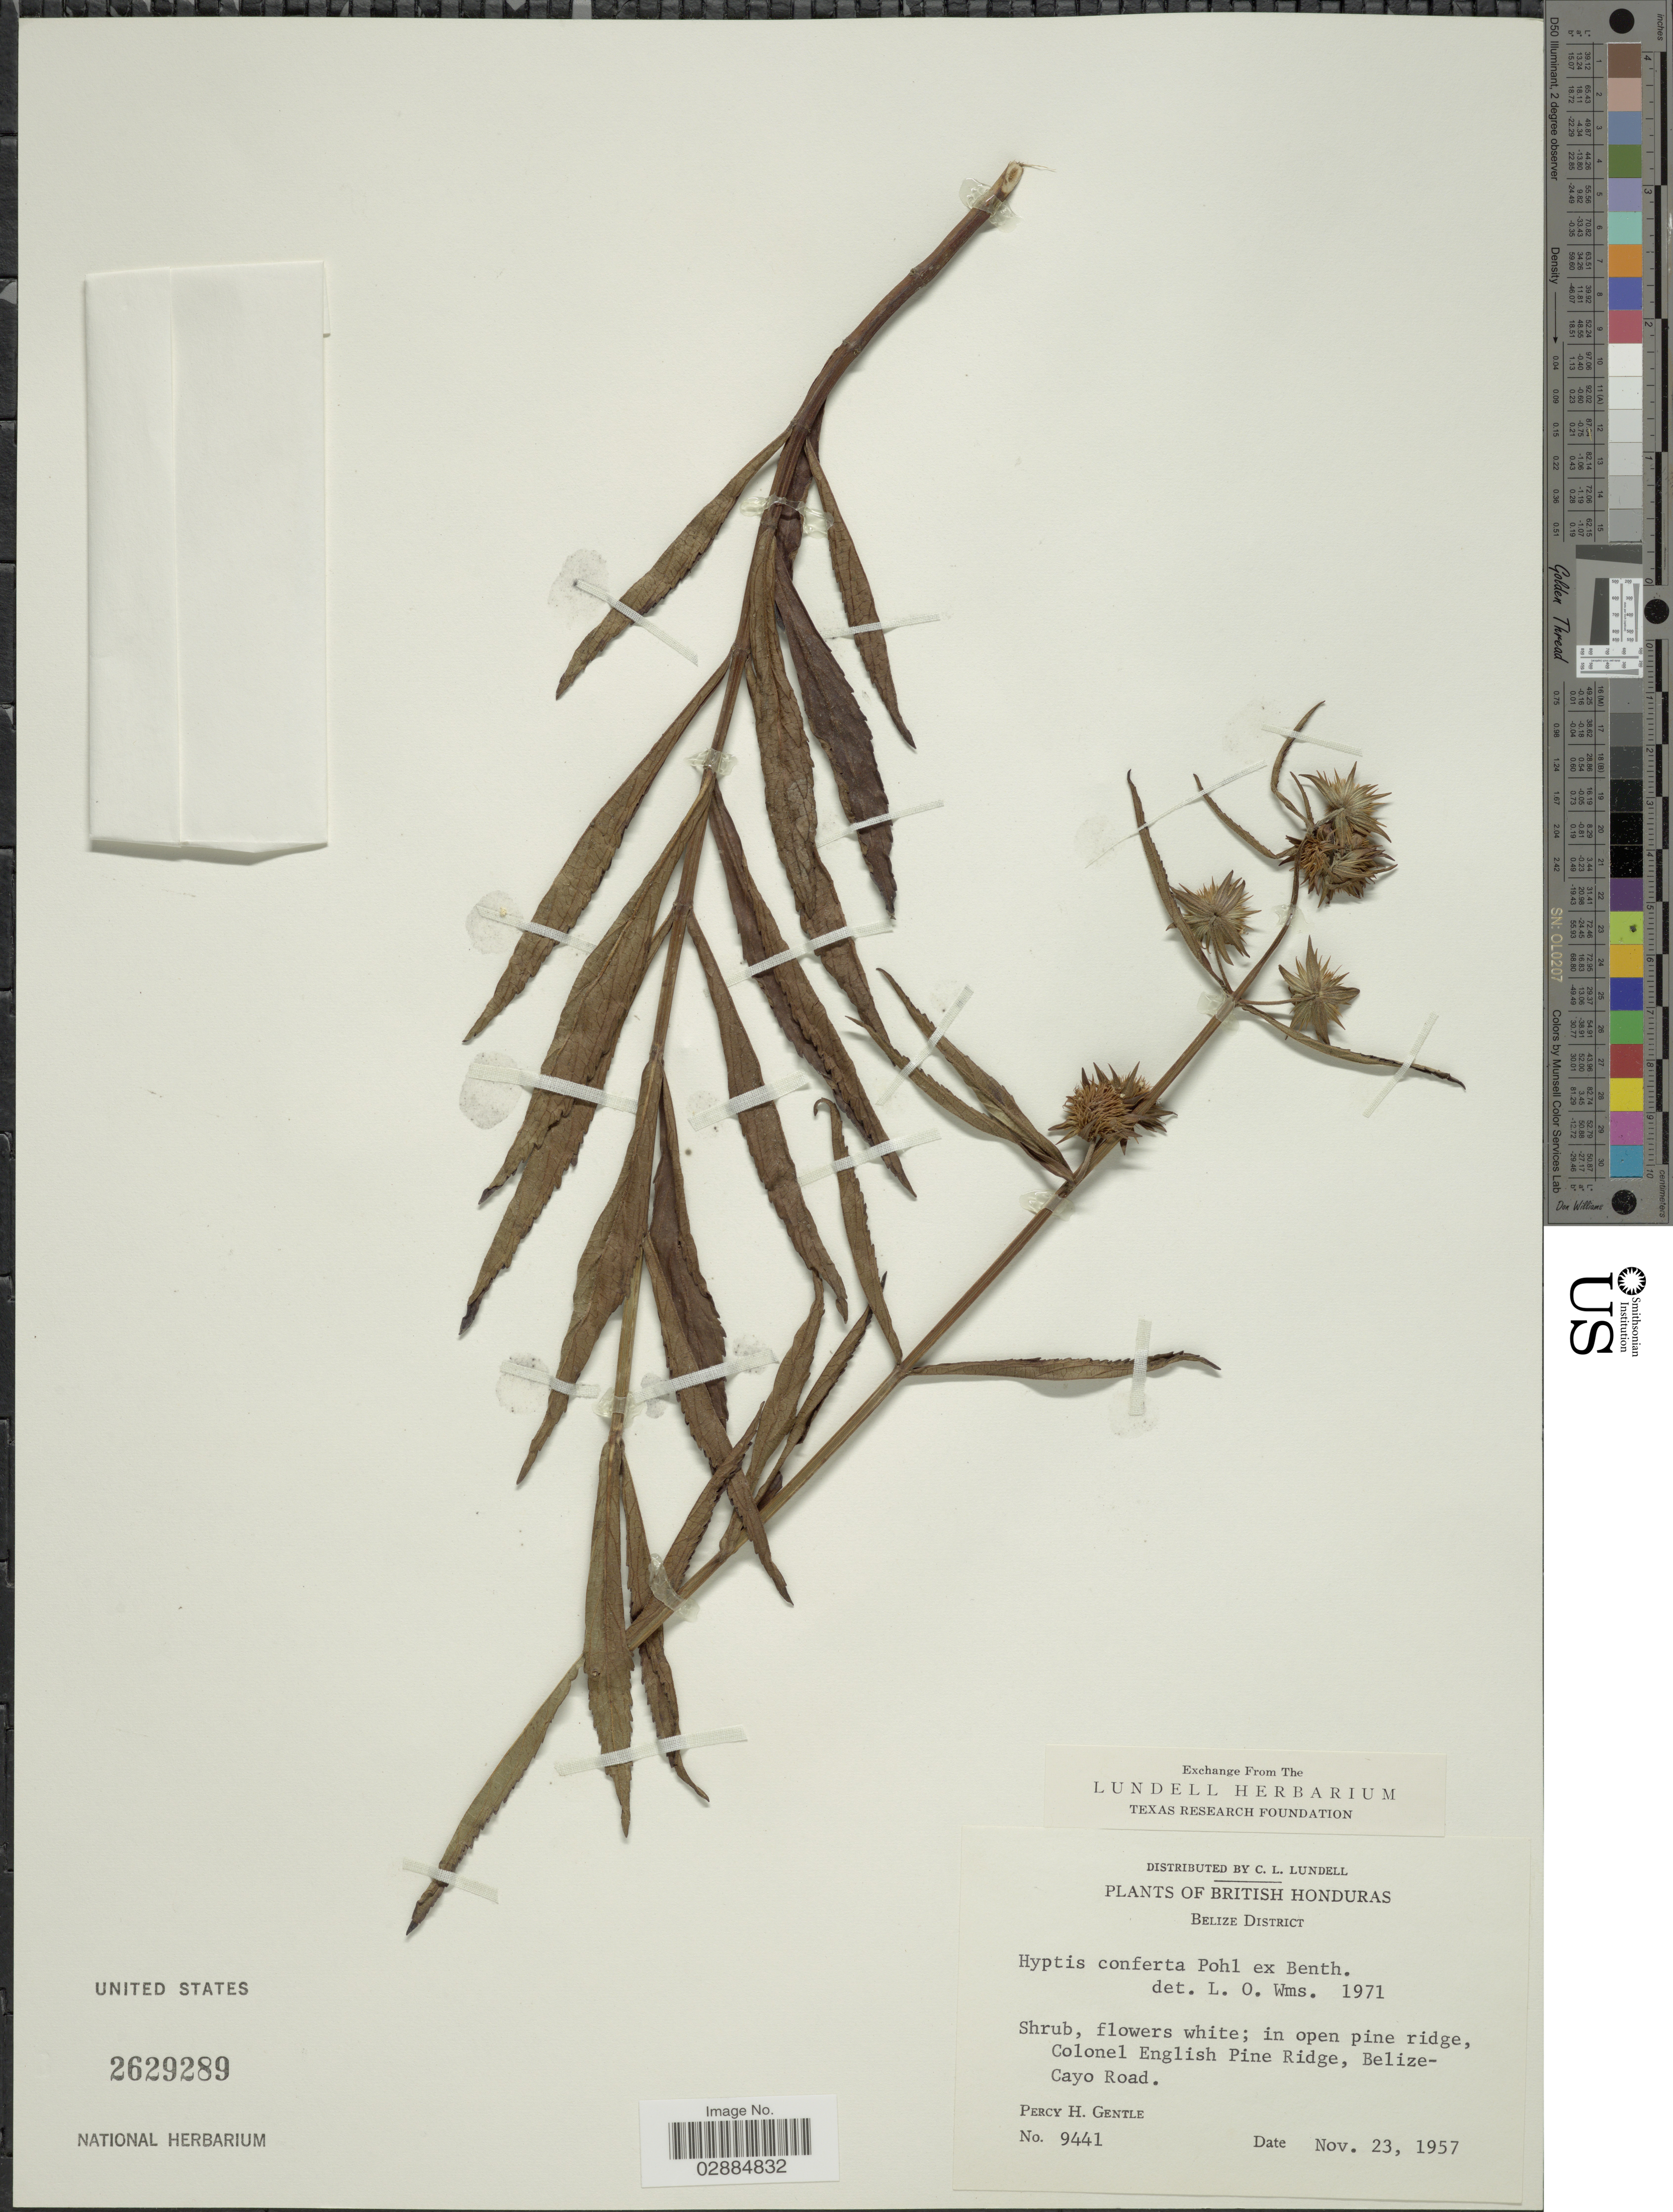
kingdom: Plantae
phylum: Tracheophyta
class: Magnoliopsida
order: Lamiales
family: Lamiaceae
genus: Hyptis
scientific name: Hyptis conferta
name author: Pohl ex Benth.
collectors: P. H. Gentle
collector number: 9441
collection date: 1957-11-23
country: Belize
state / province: Belize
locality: British Honduras, Belize District, Colonel English Pine Ridge, Belize Cayo Road.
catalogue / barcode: US 2629289